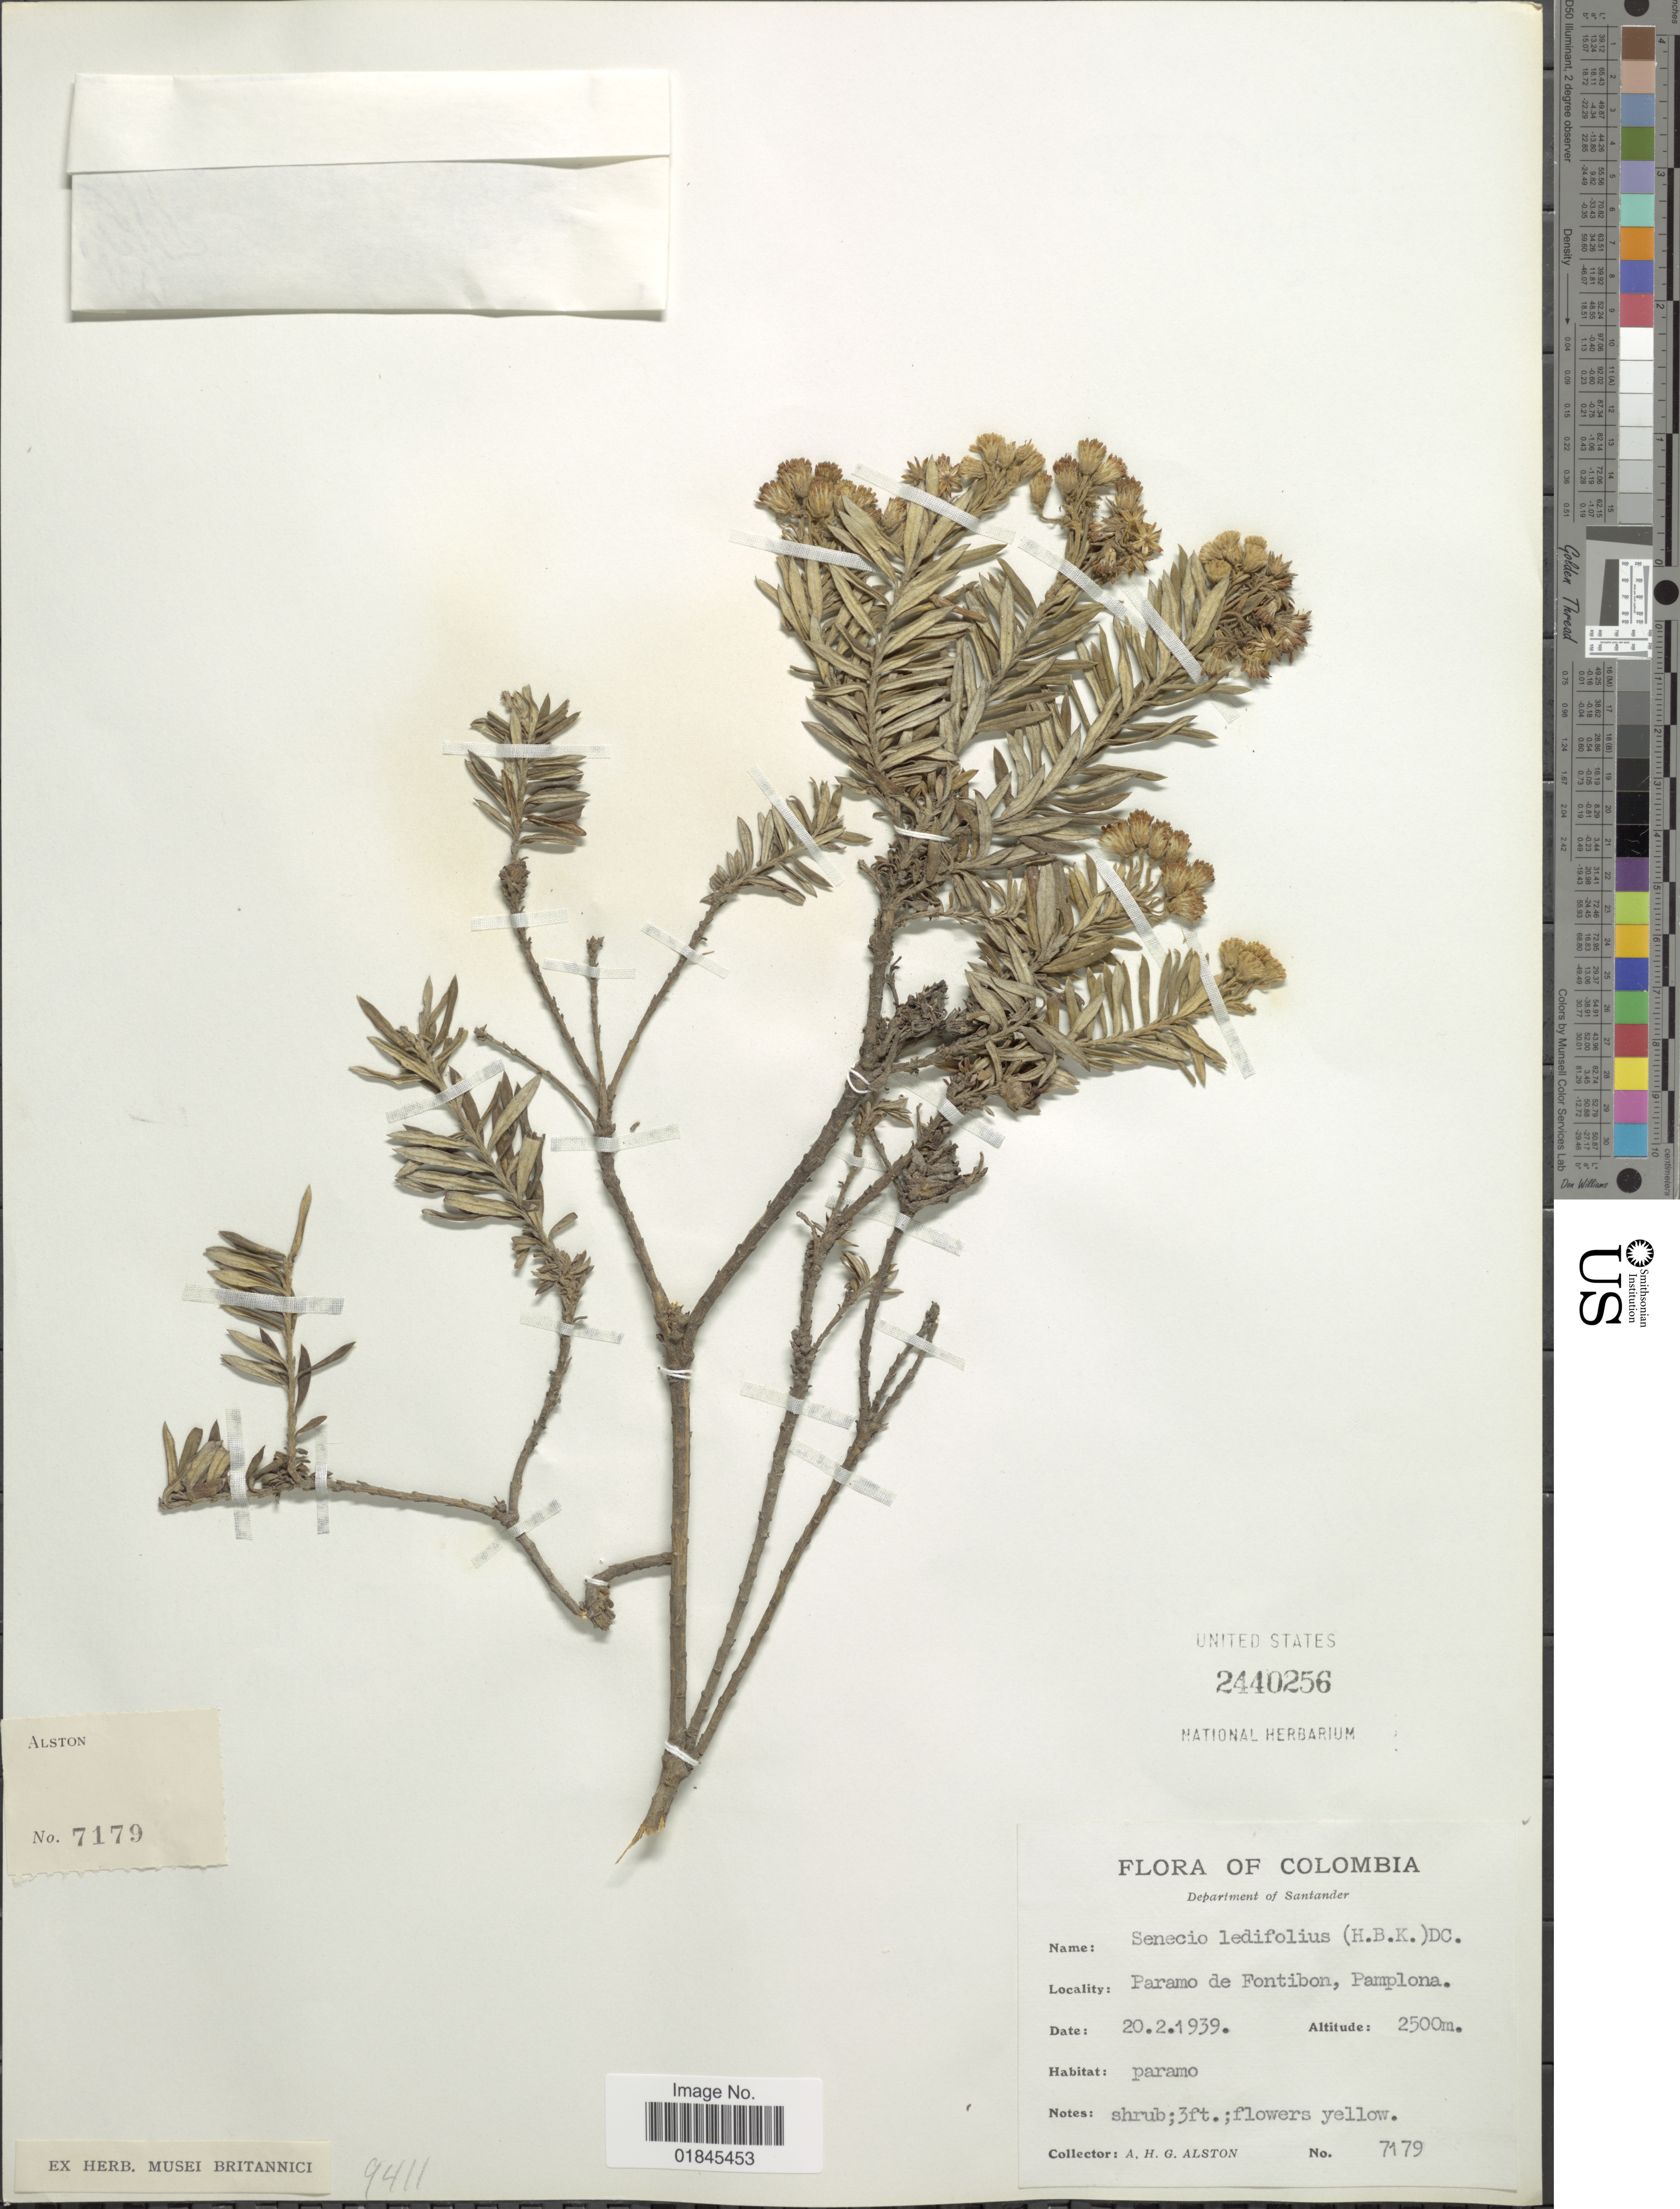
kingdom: Plantae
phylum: Tracheophyta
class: Magnoliopsida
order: Asterales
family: Asteraceae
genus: Pentacalia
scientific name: Pentacalia ledifolia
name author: (Kunth) Cuatrec.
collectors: A. H. Alston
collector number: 7179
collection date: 1939-02-20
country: Colombia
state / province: Santander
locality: Department of Santander. Paramo de Fontibon, Pamplona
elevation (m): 2500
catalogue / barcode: US 2440256